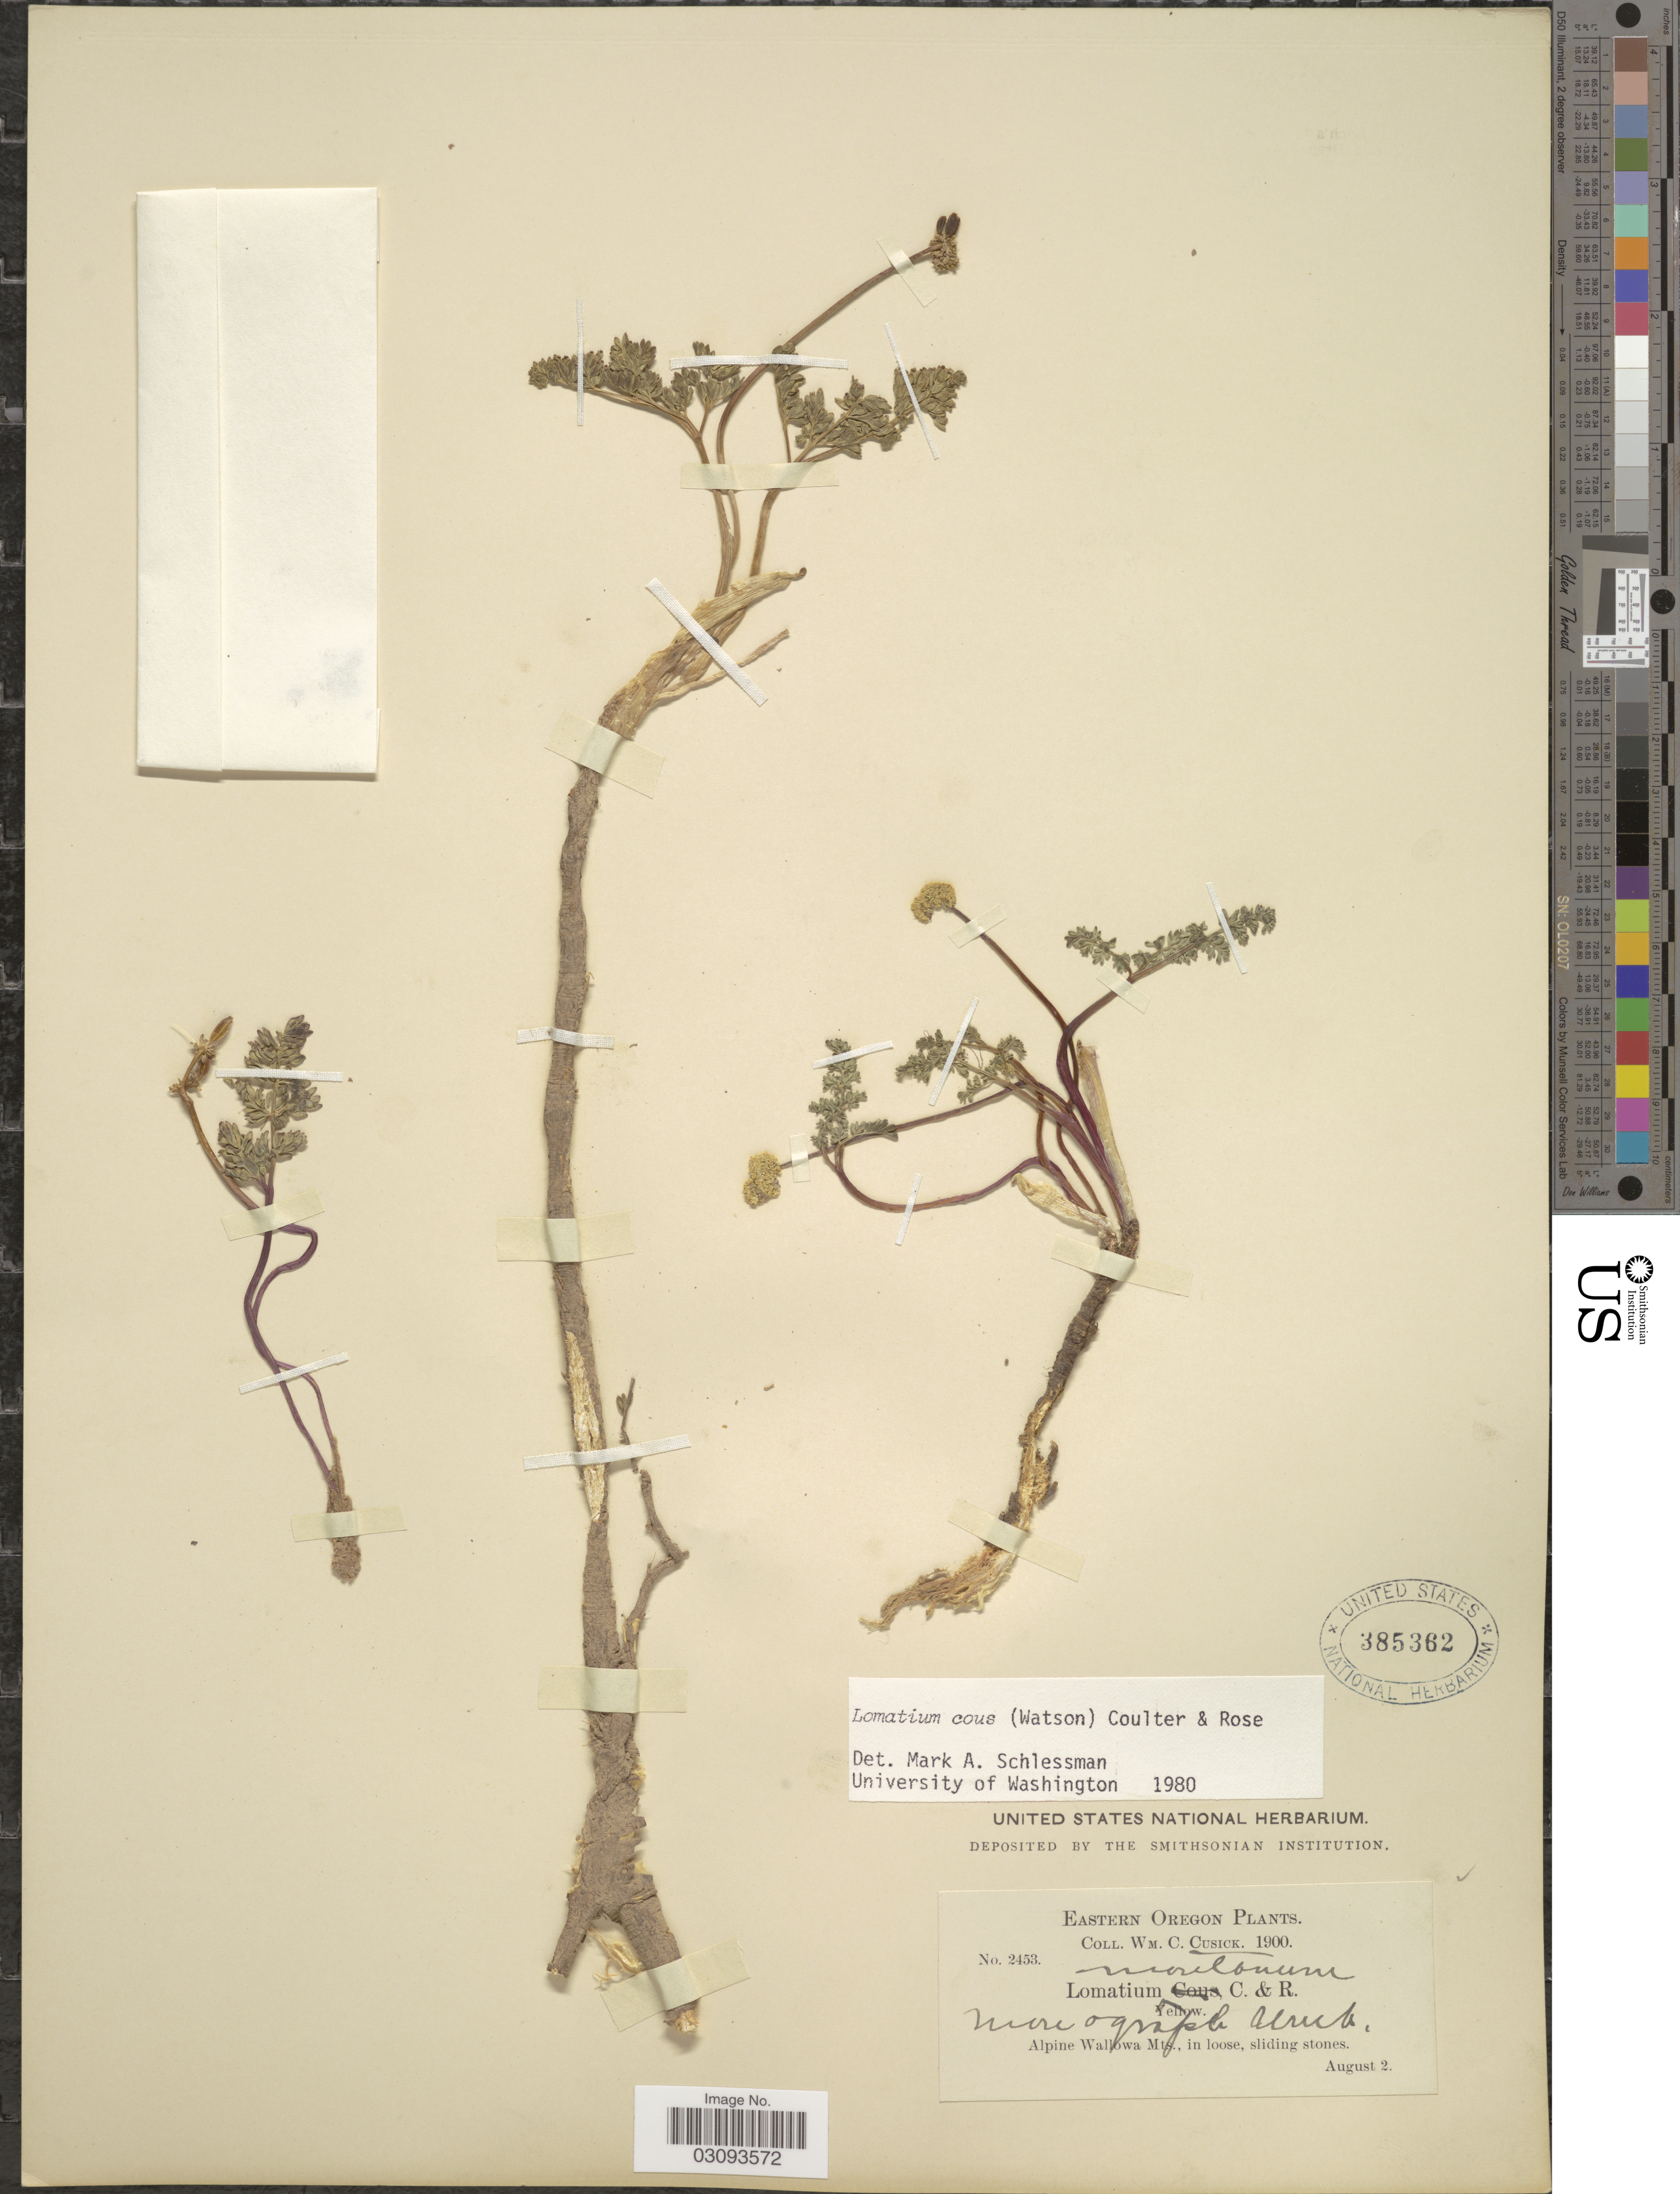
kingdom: Plantae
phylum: Tracheophyta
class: Magnoliopsida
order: Apiales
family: Apiaceae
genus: Lomatium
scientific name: Lomatium cous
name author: (S. Watson) J.M. Coult. & Rose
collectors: W. C. Cusick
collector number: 2453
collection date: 1900-08-02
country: United States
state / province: Oregon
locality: Eastern Oregon. Alpine Wallowa Mts.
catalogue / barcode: US 385362